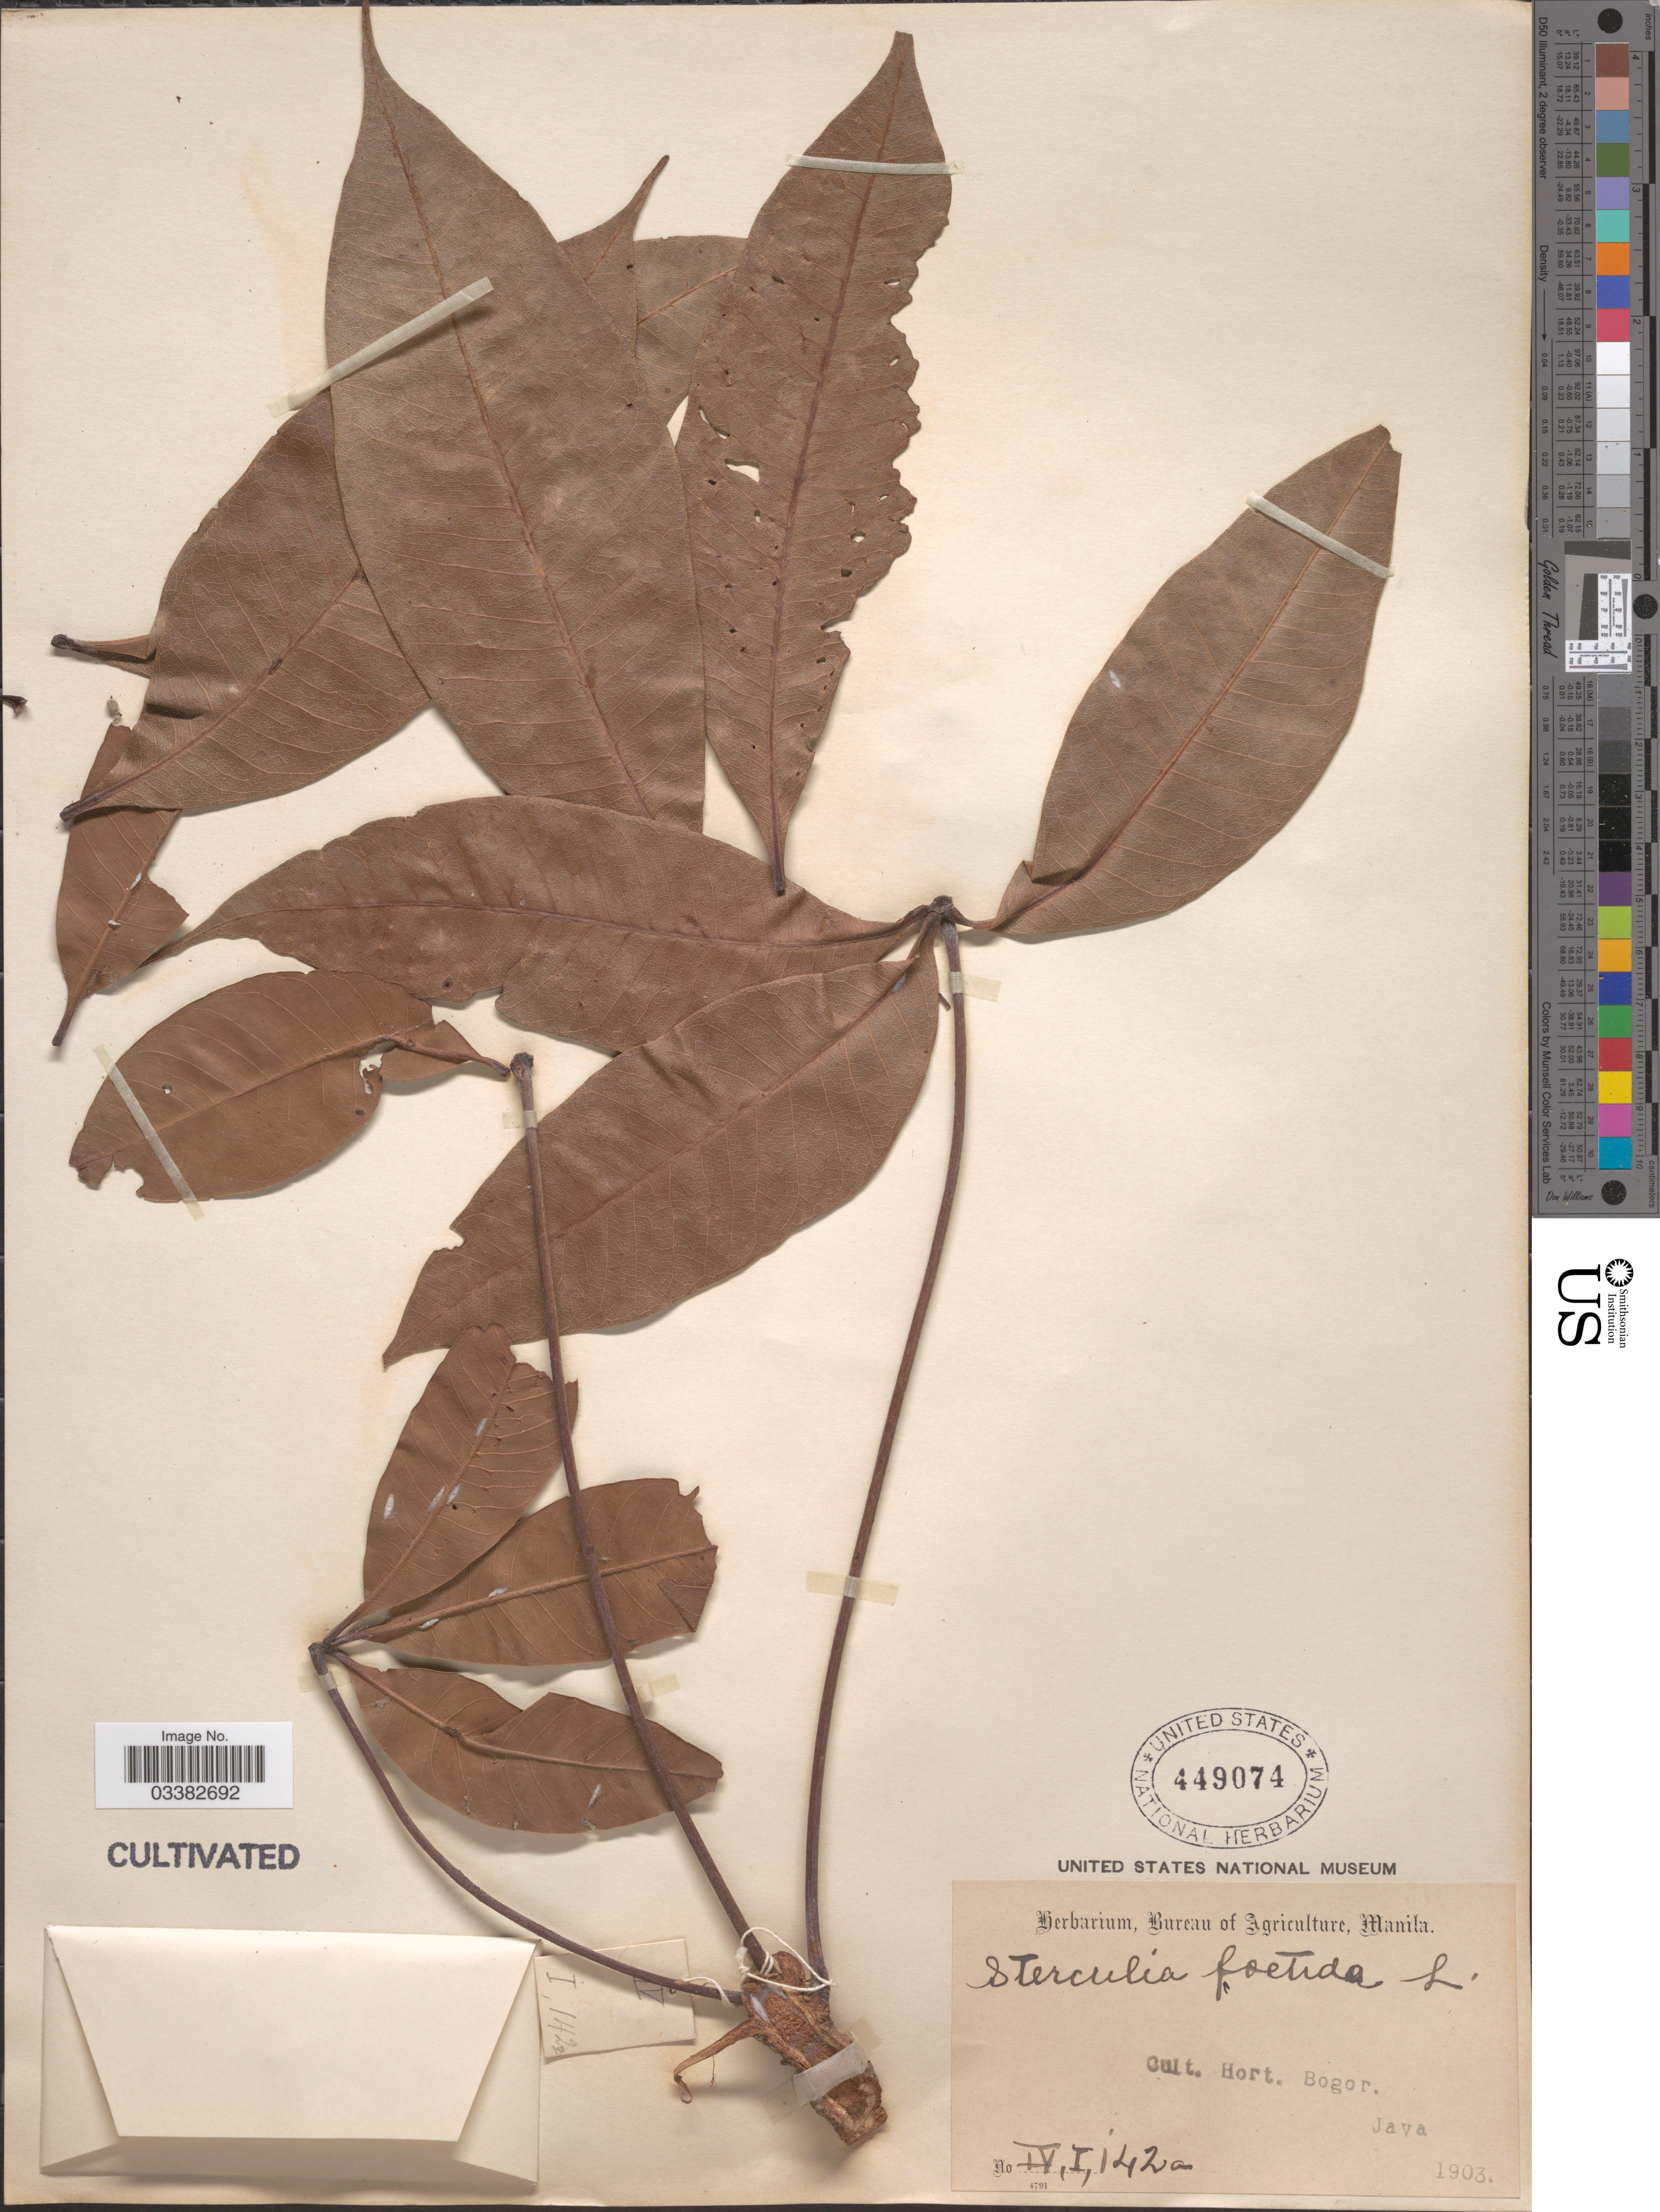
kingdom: Plantae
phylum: Tracheophyta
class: Magnoliopsida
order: Malvales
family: Malvaceae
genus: Sterculia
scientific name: Sterculia foetida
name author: L.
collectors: ex Herb. Bur. Agric. Manila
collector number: IV,I,142a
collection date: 1903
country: Indonesia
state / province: Java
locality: Cult. Hort. Bogor.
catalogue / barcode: US 449074